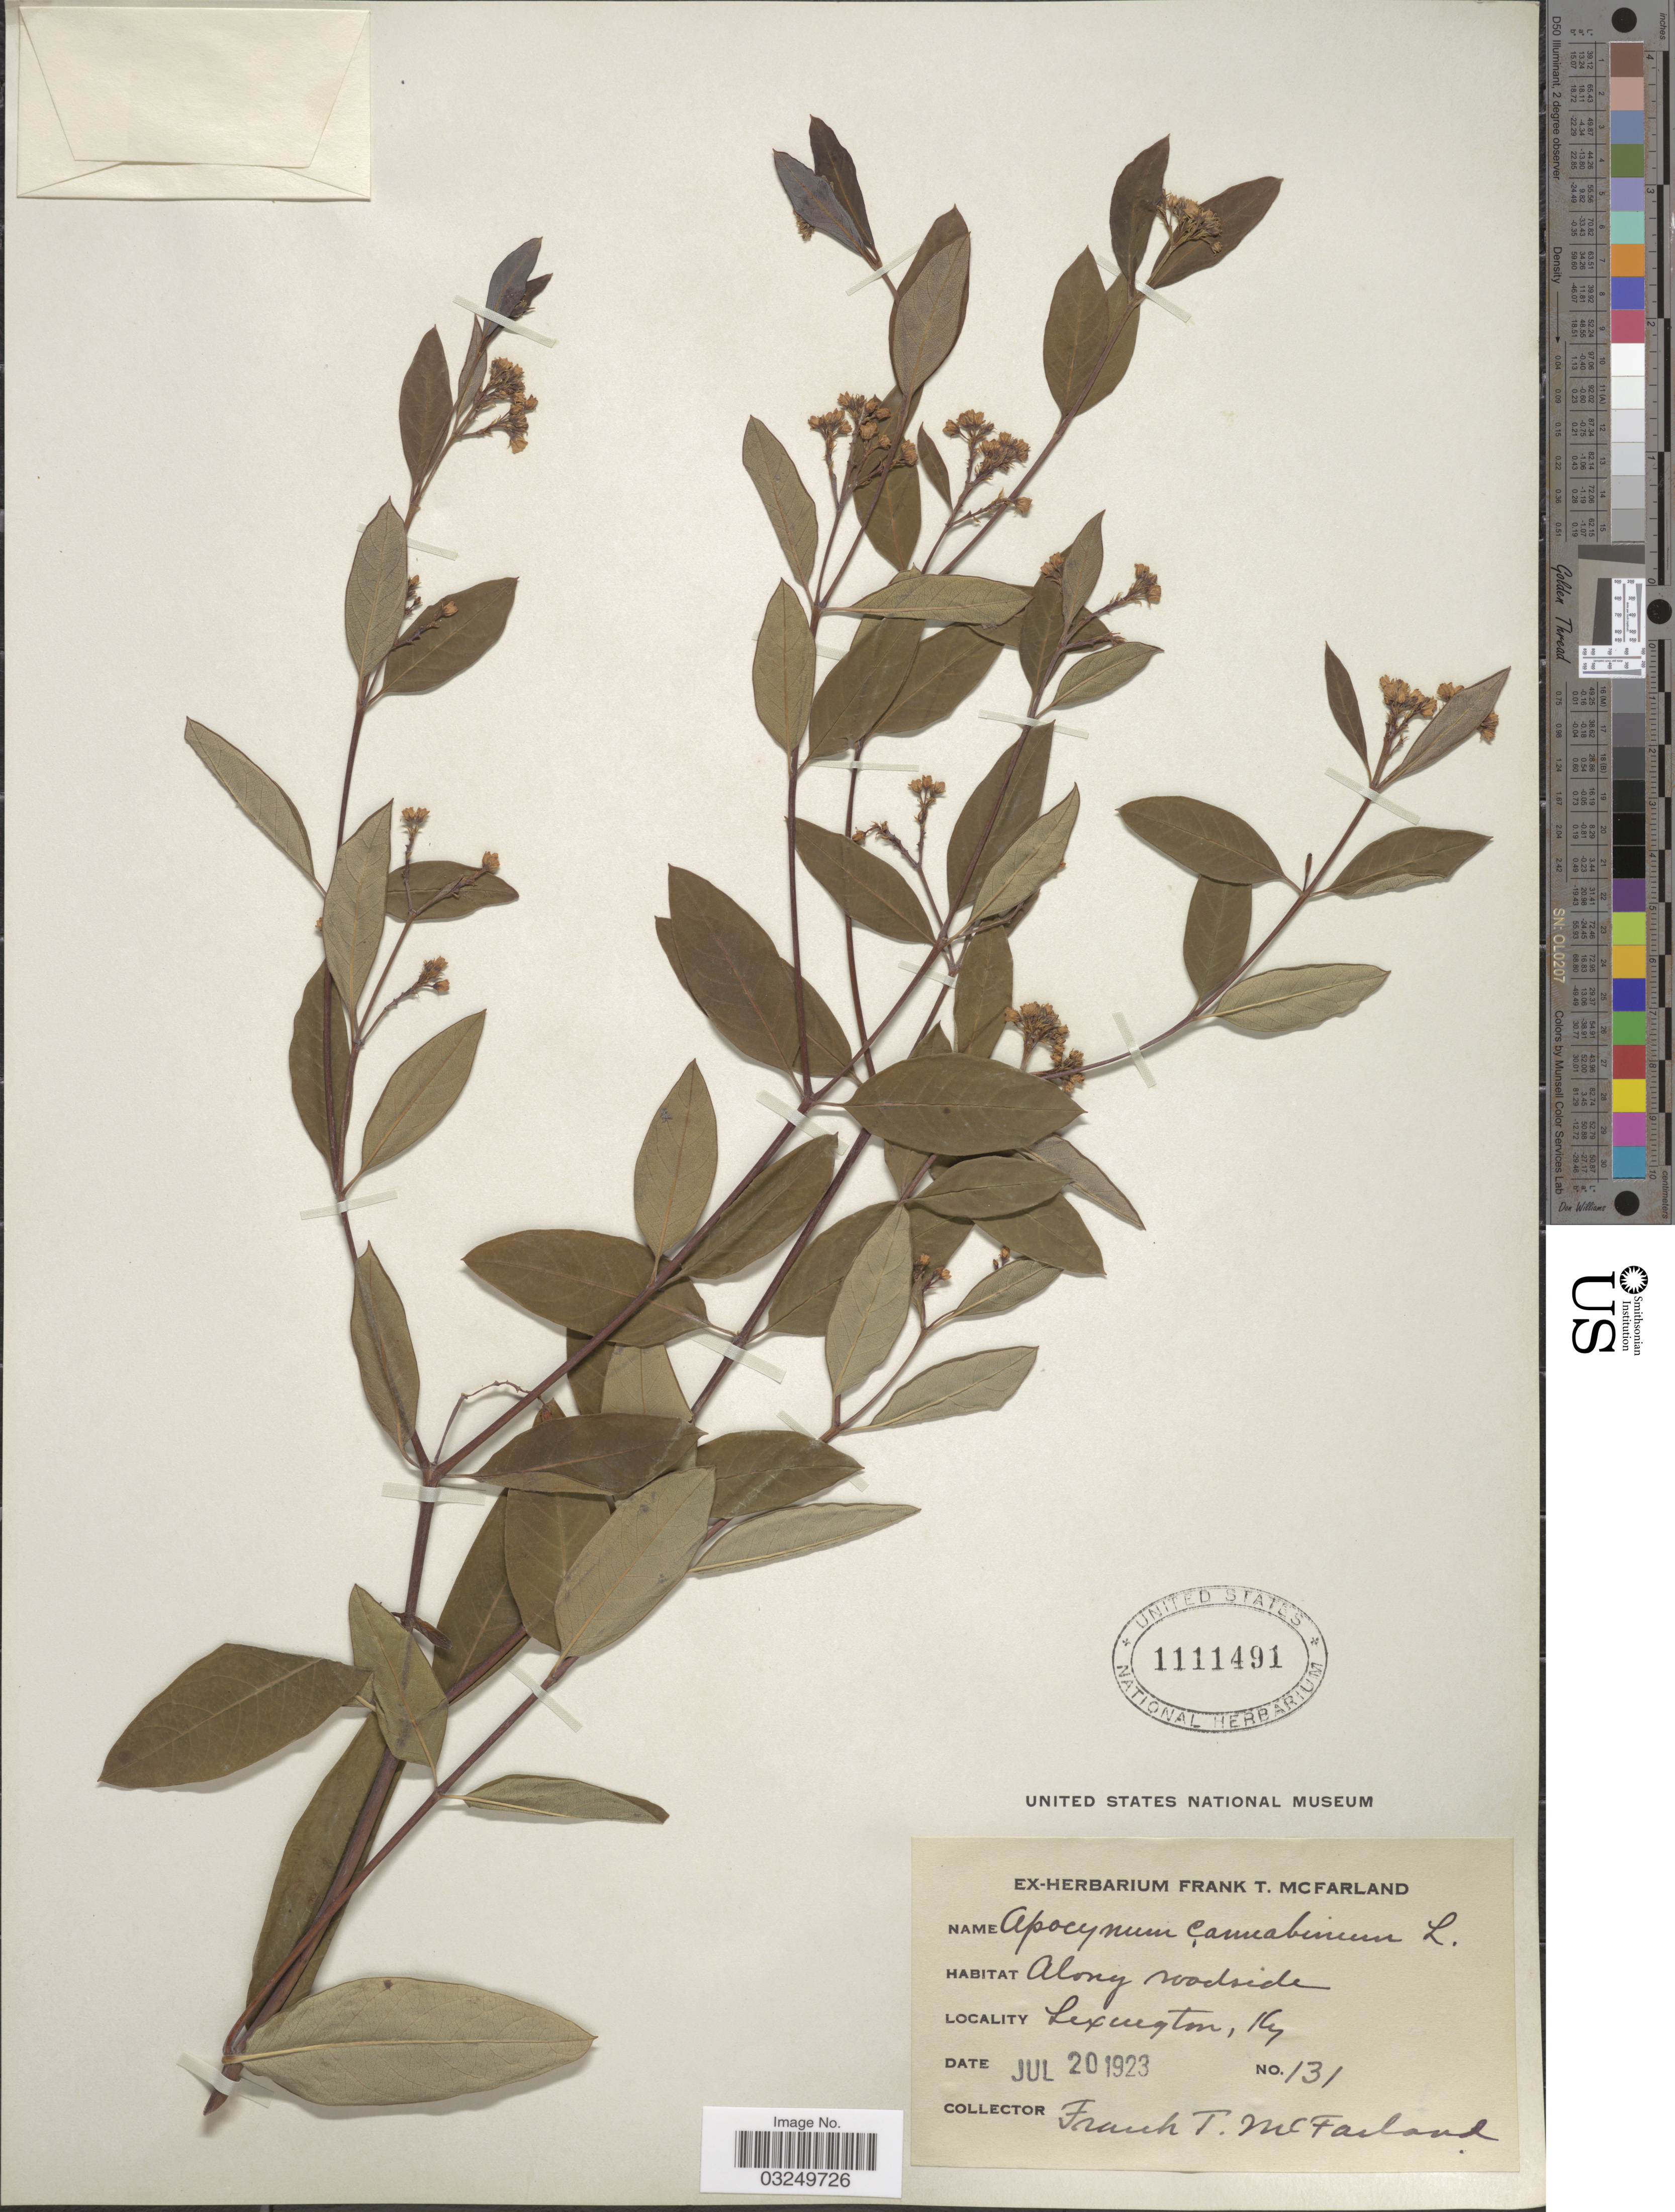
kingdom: Plantae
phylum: Tracheophyta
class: Magnoliopsida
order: Gentianales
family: Apocynaceae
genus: Apocynum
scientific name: Apocynum cannabinum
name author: L.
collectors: F. McFarland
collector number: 131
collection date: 1923-07-20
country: United States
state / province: Kentucky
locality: Along roadside. Lexington.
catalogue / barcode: US 1111491